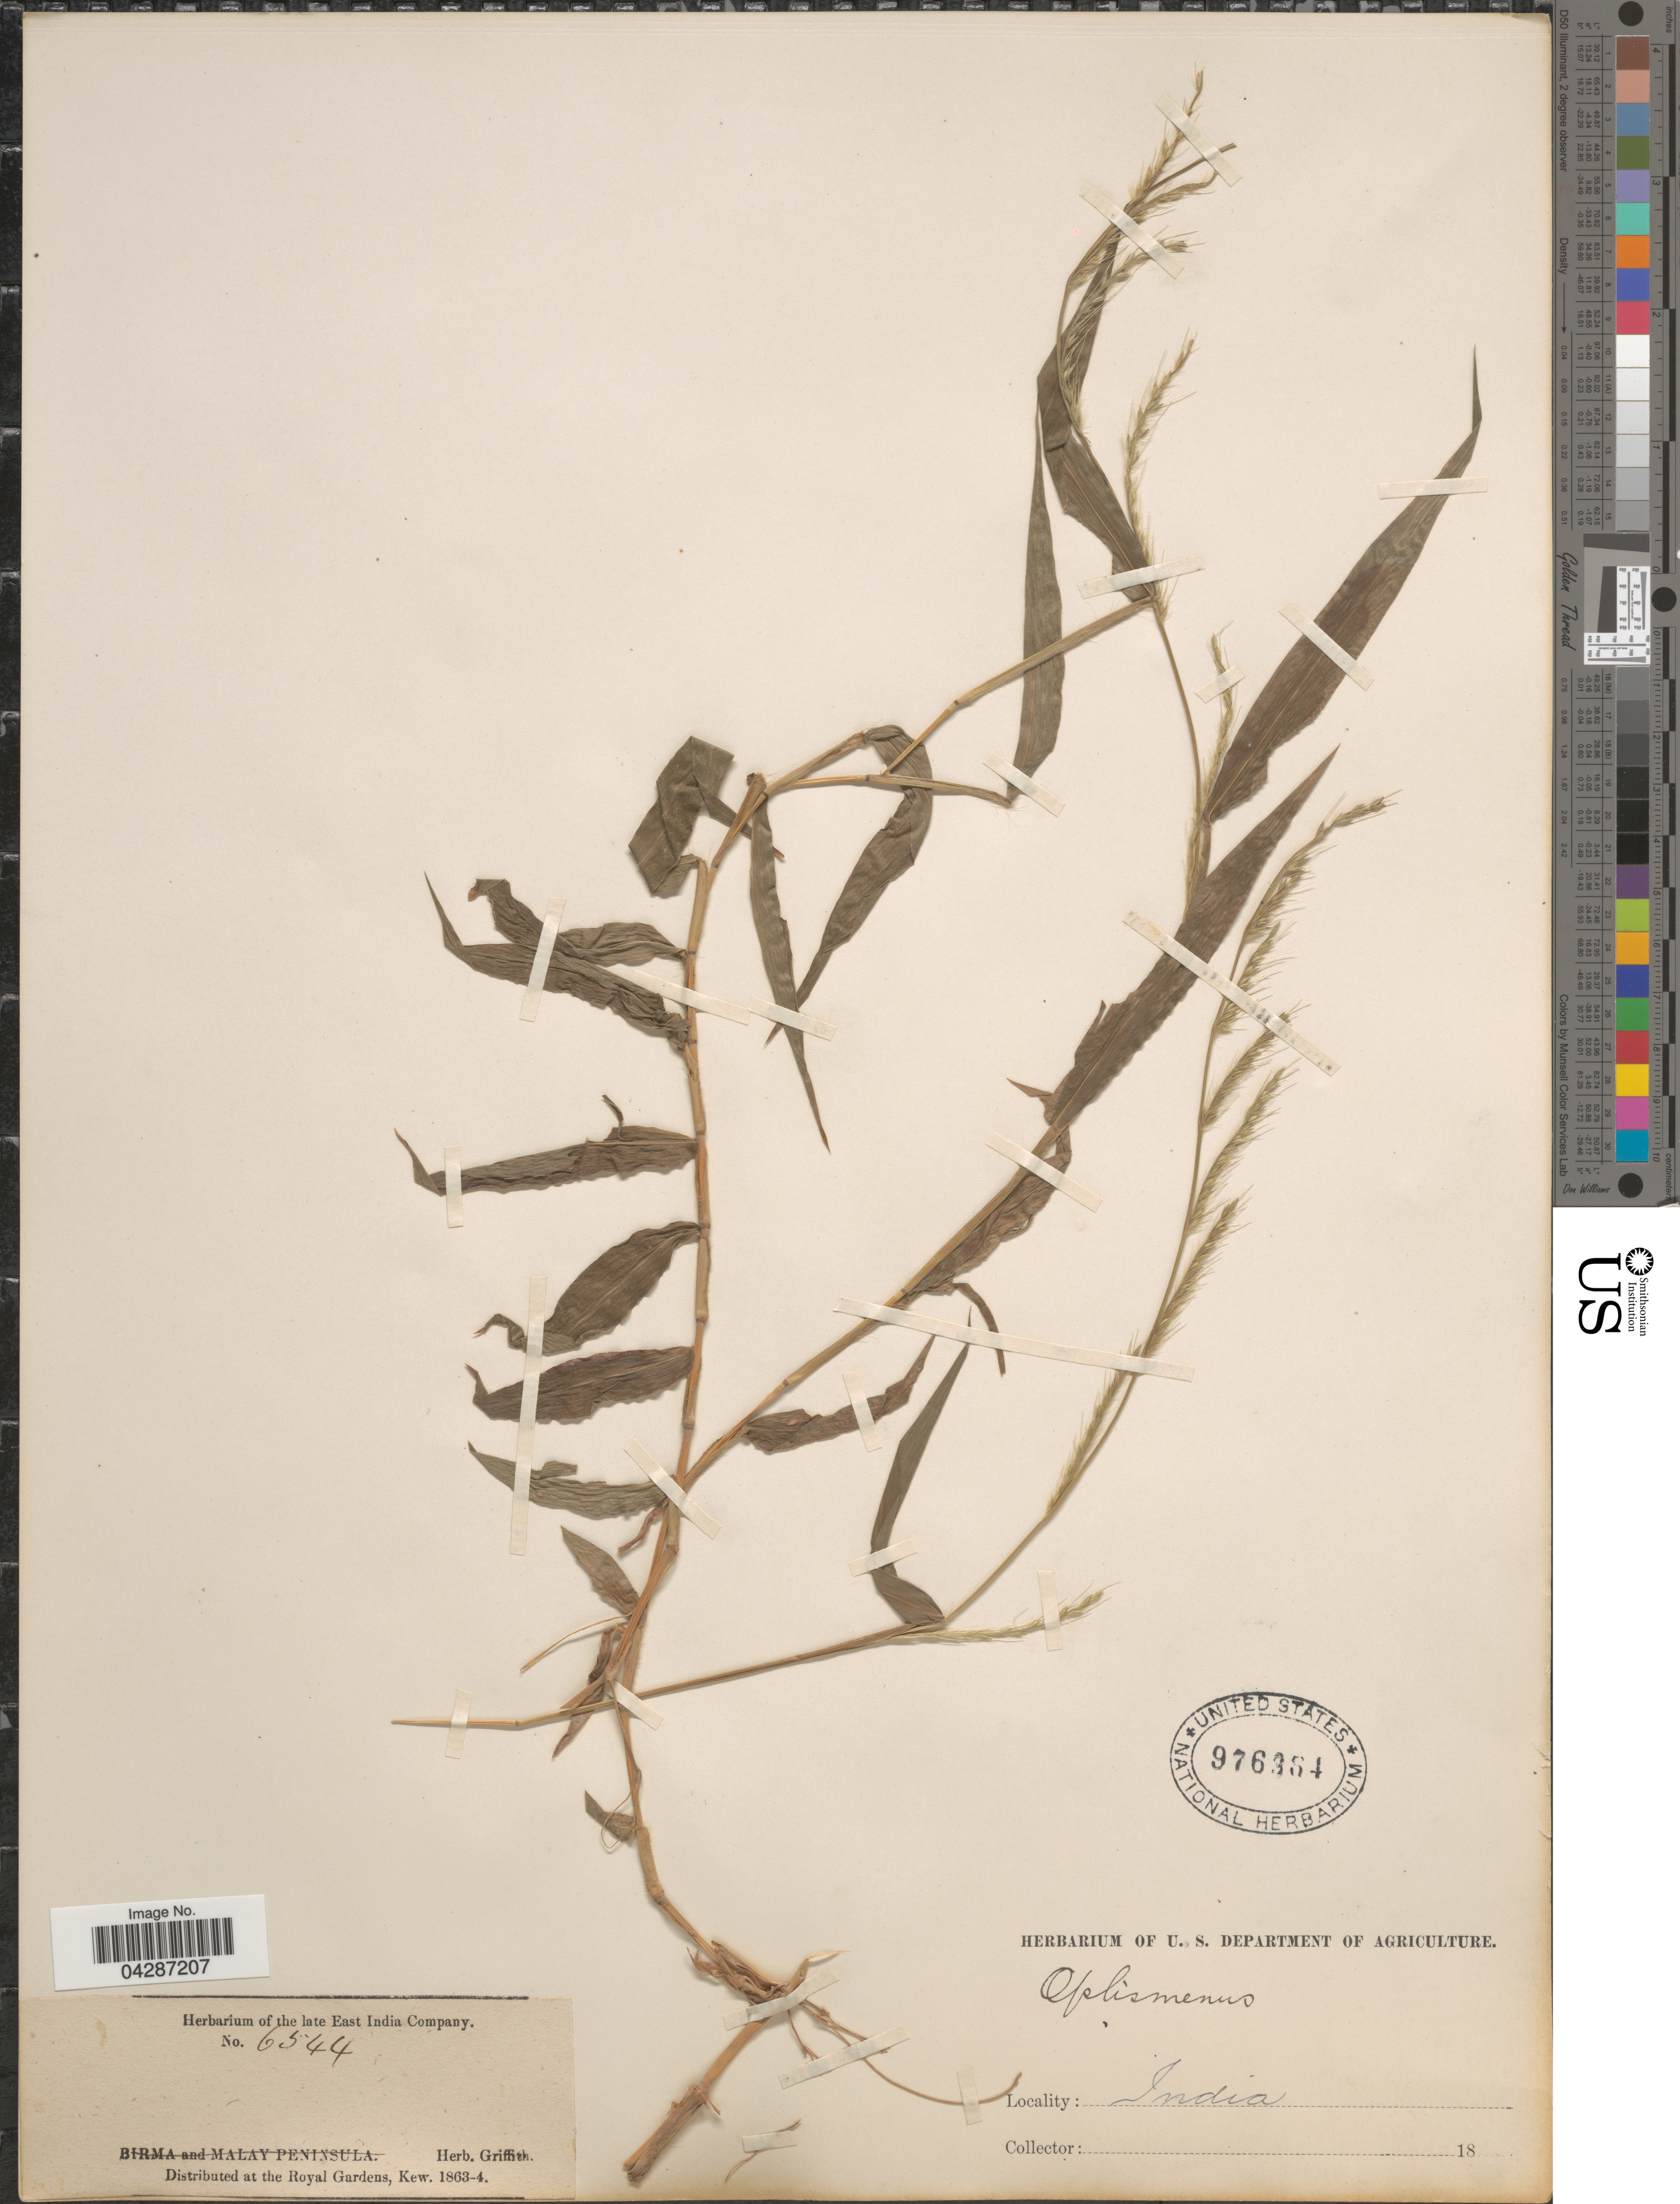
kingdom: Plantae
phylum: Tracheophyta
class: Liliopsida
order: Poales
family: Poaceae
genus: Oplismenus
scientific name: Oplismenus compositus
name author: (L.) P. Beauv.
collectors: ex herb. Griffith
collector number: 6544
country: India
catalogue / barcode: US 976384